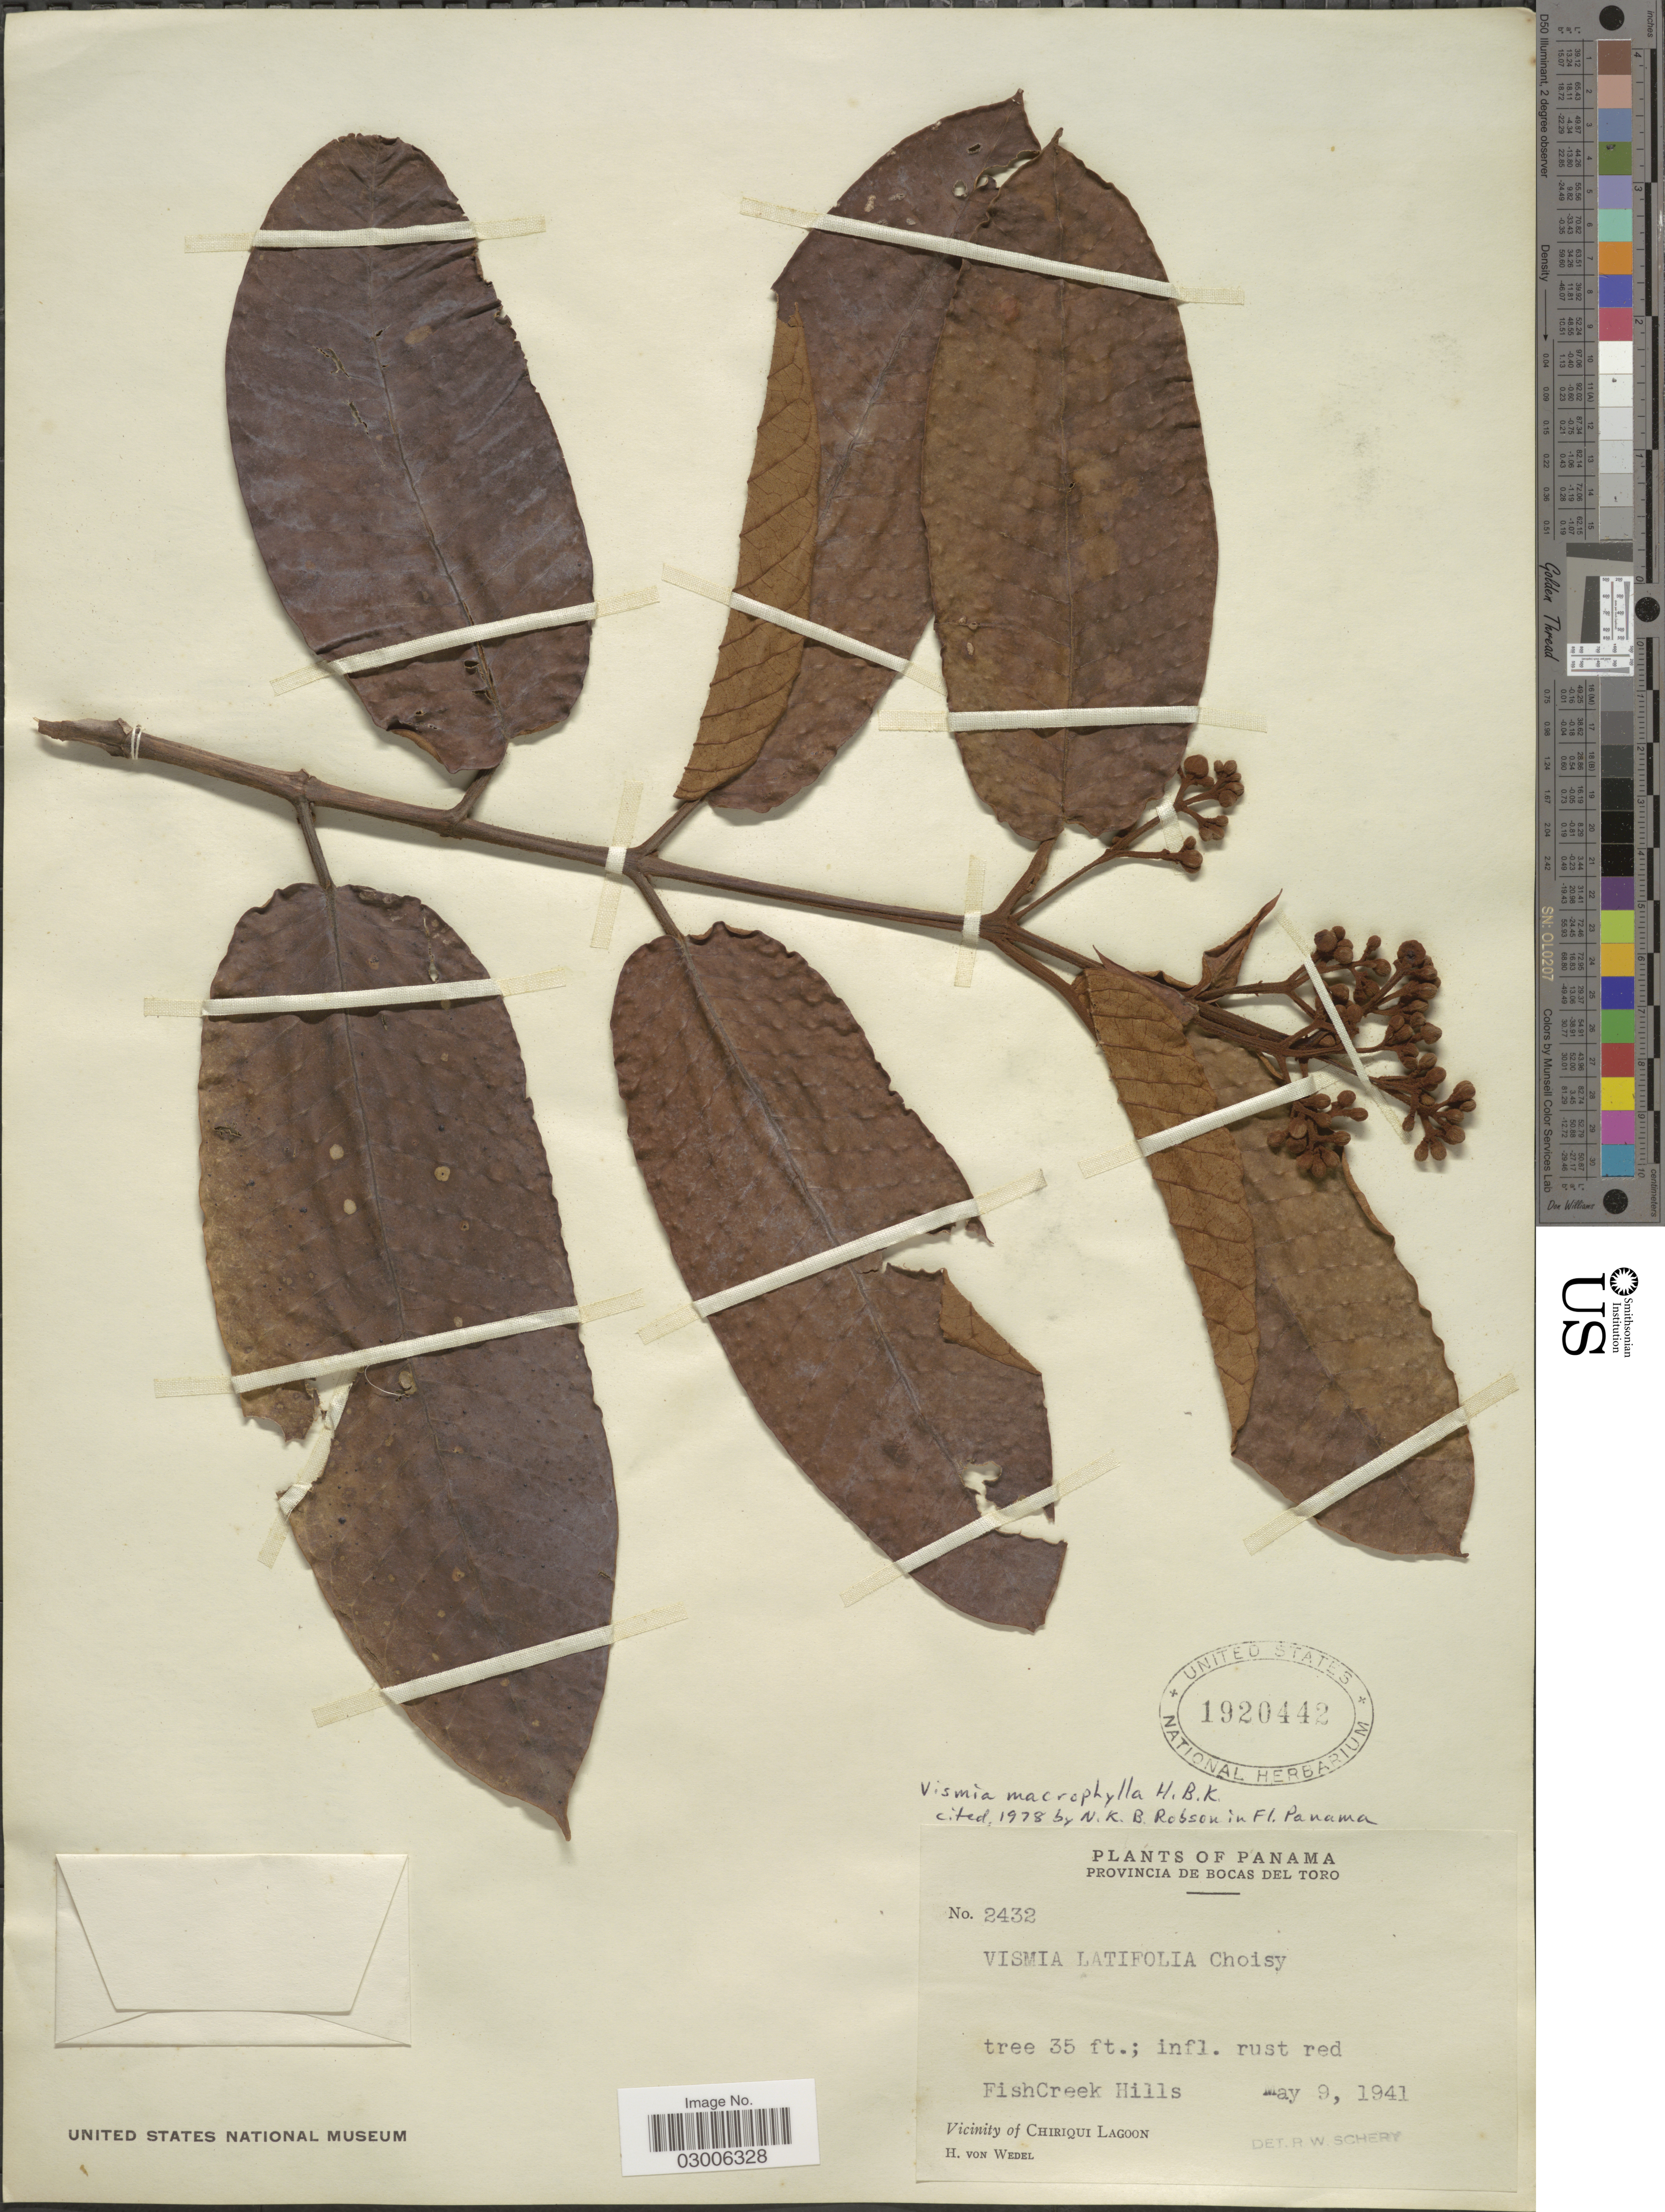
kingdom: Plantae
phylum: Tracheophyta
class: Magnoliopsida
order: Malpighiales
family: Hypericaceae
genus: Vismia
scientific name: Vismia macrophylla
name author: Kunth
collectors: H. von Wedel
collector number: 2432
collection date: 1941-05-09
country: Panama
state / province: Bocas del Toro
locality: Fish Creek Hills. Vicinity of Chiriqui Lagoon.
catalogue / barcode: US 1920442